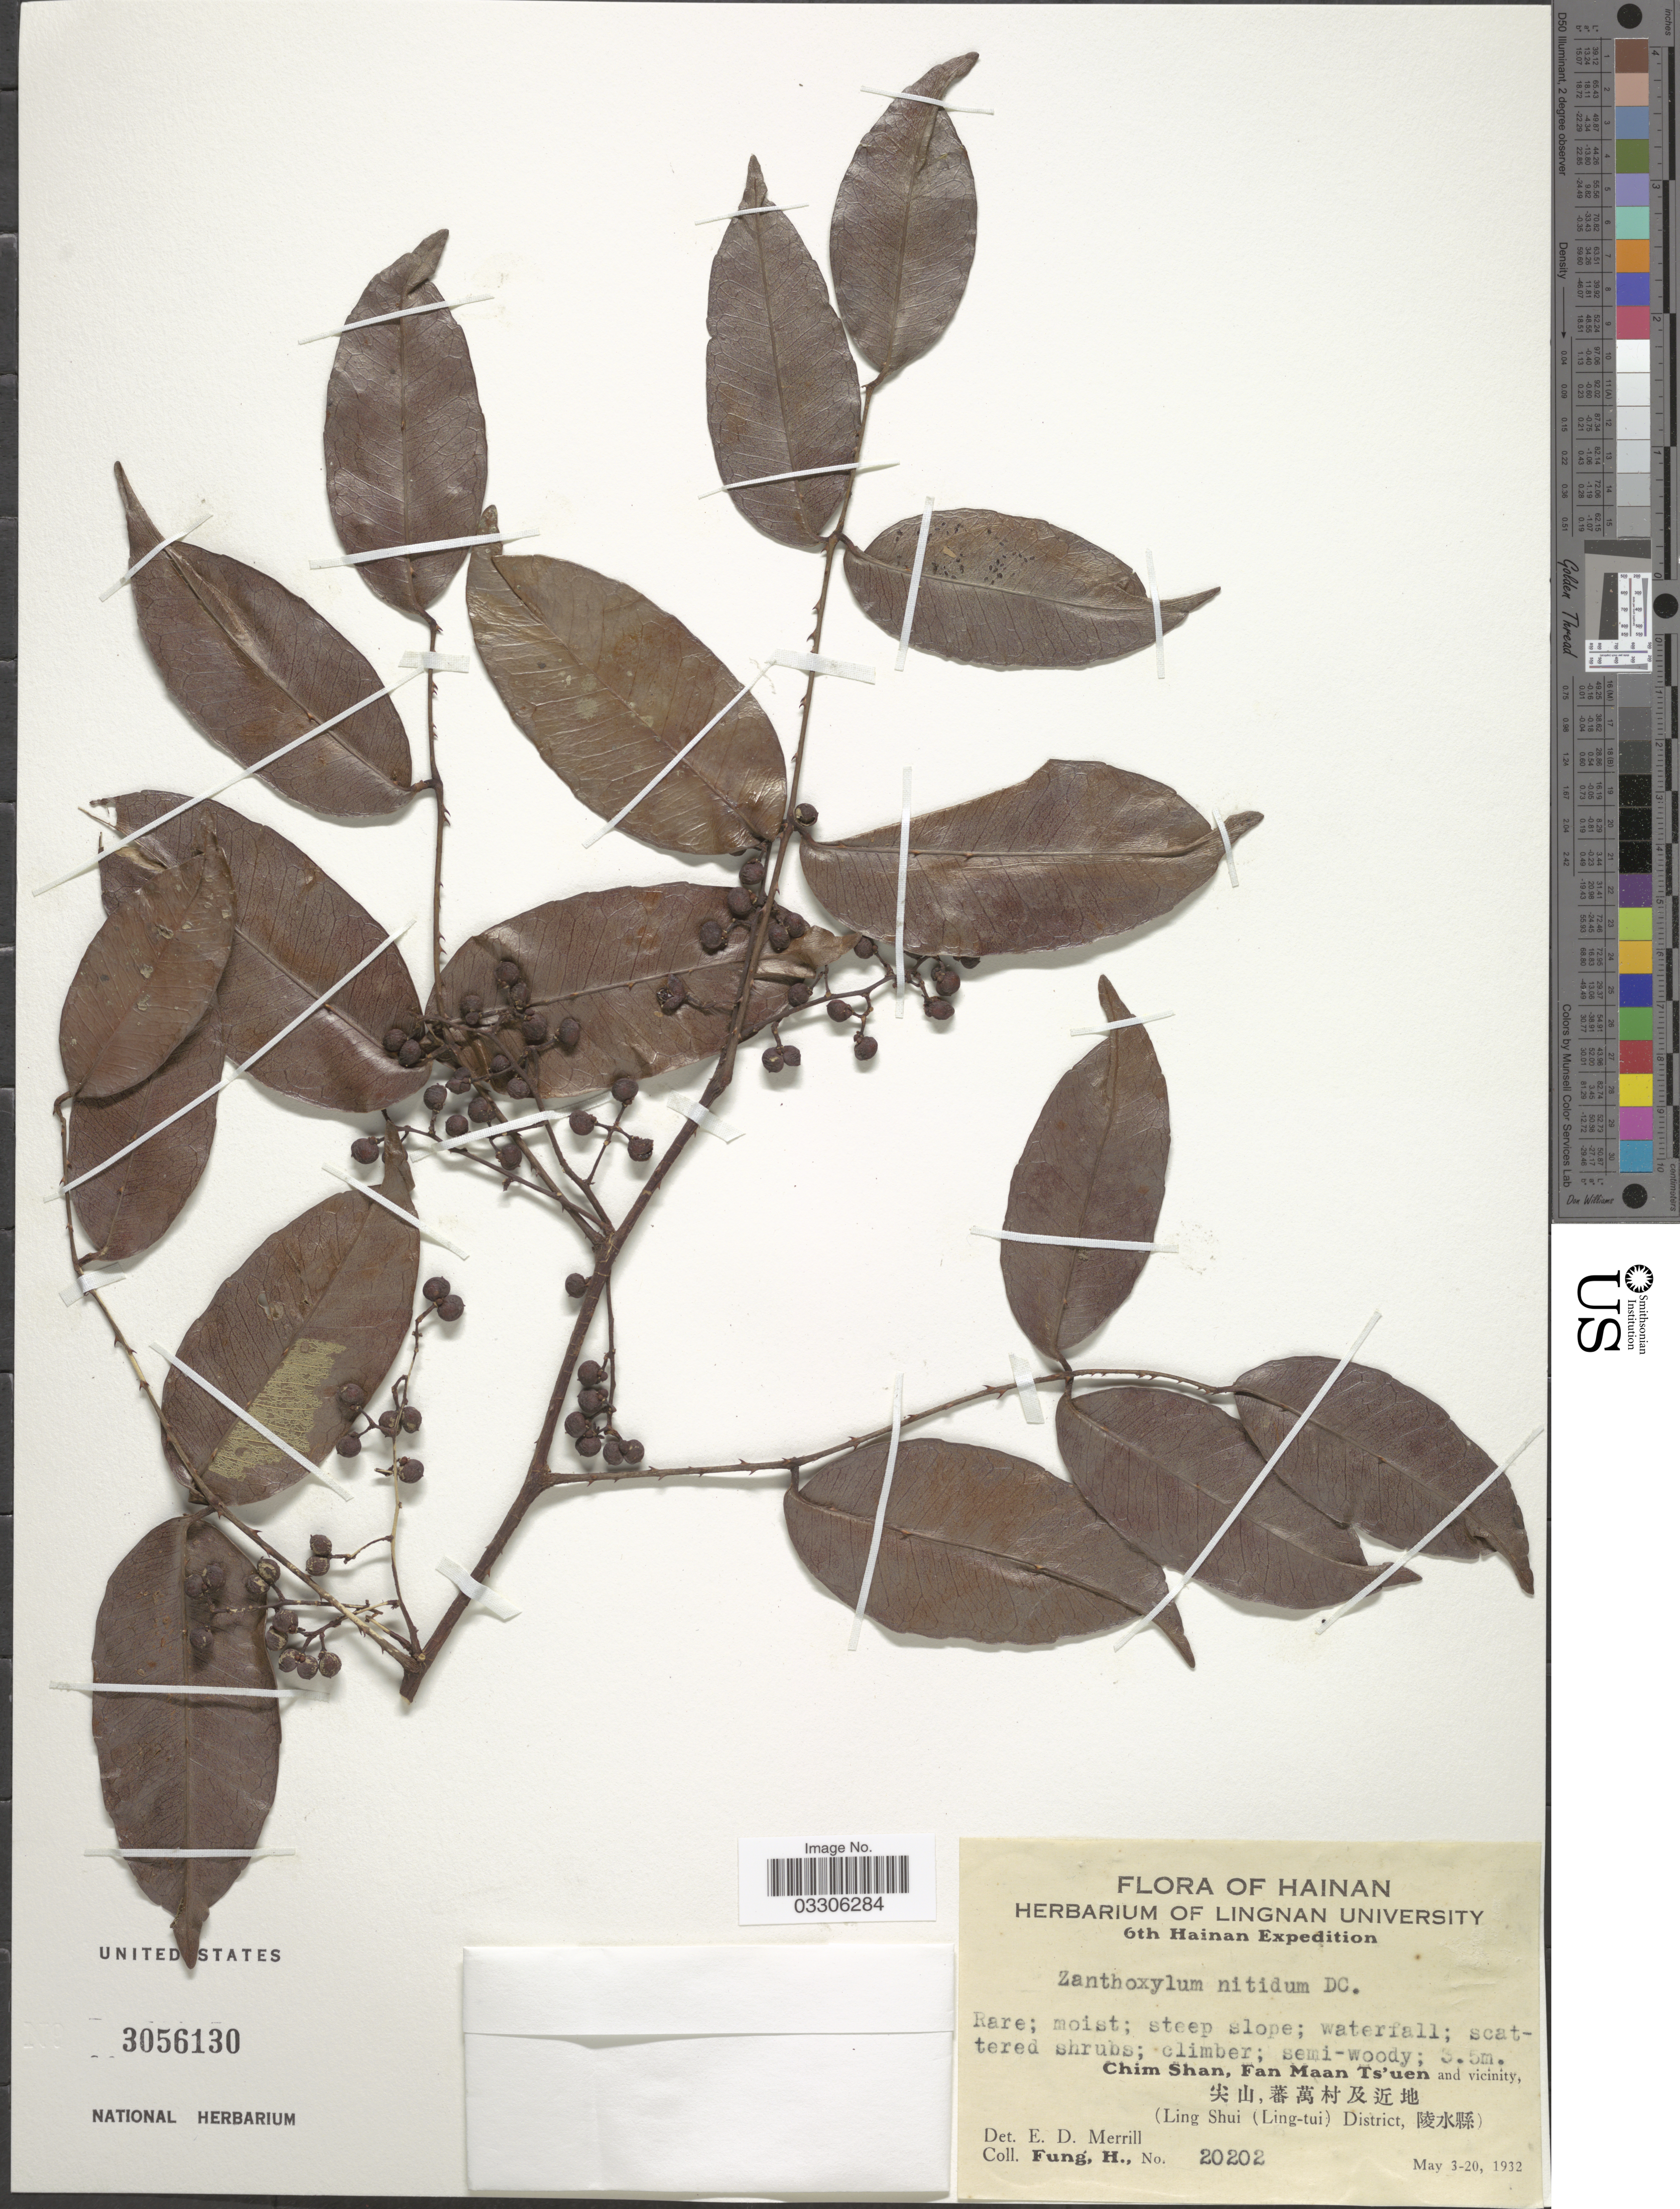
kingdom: Plantae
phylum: Tracheophyta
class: Magnoliopsida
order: Sapindales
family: Rutaceae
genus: Zanthoxylum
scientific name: Zanthoxylum nitidum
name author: Bunge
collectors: H. Fung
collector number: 20202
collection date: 1932-05-03/1932-05-20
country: China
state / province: Hainan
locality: Chin Shan, Fan Maan Ts'uen and vicinity, X. (Ling Shui (Ling-tui) District, X).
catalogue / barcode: US 3056130